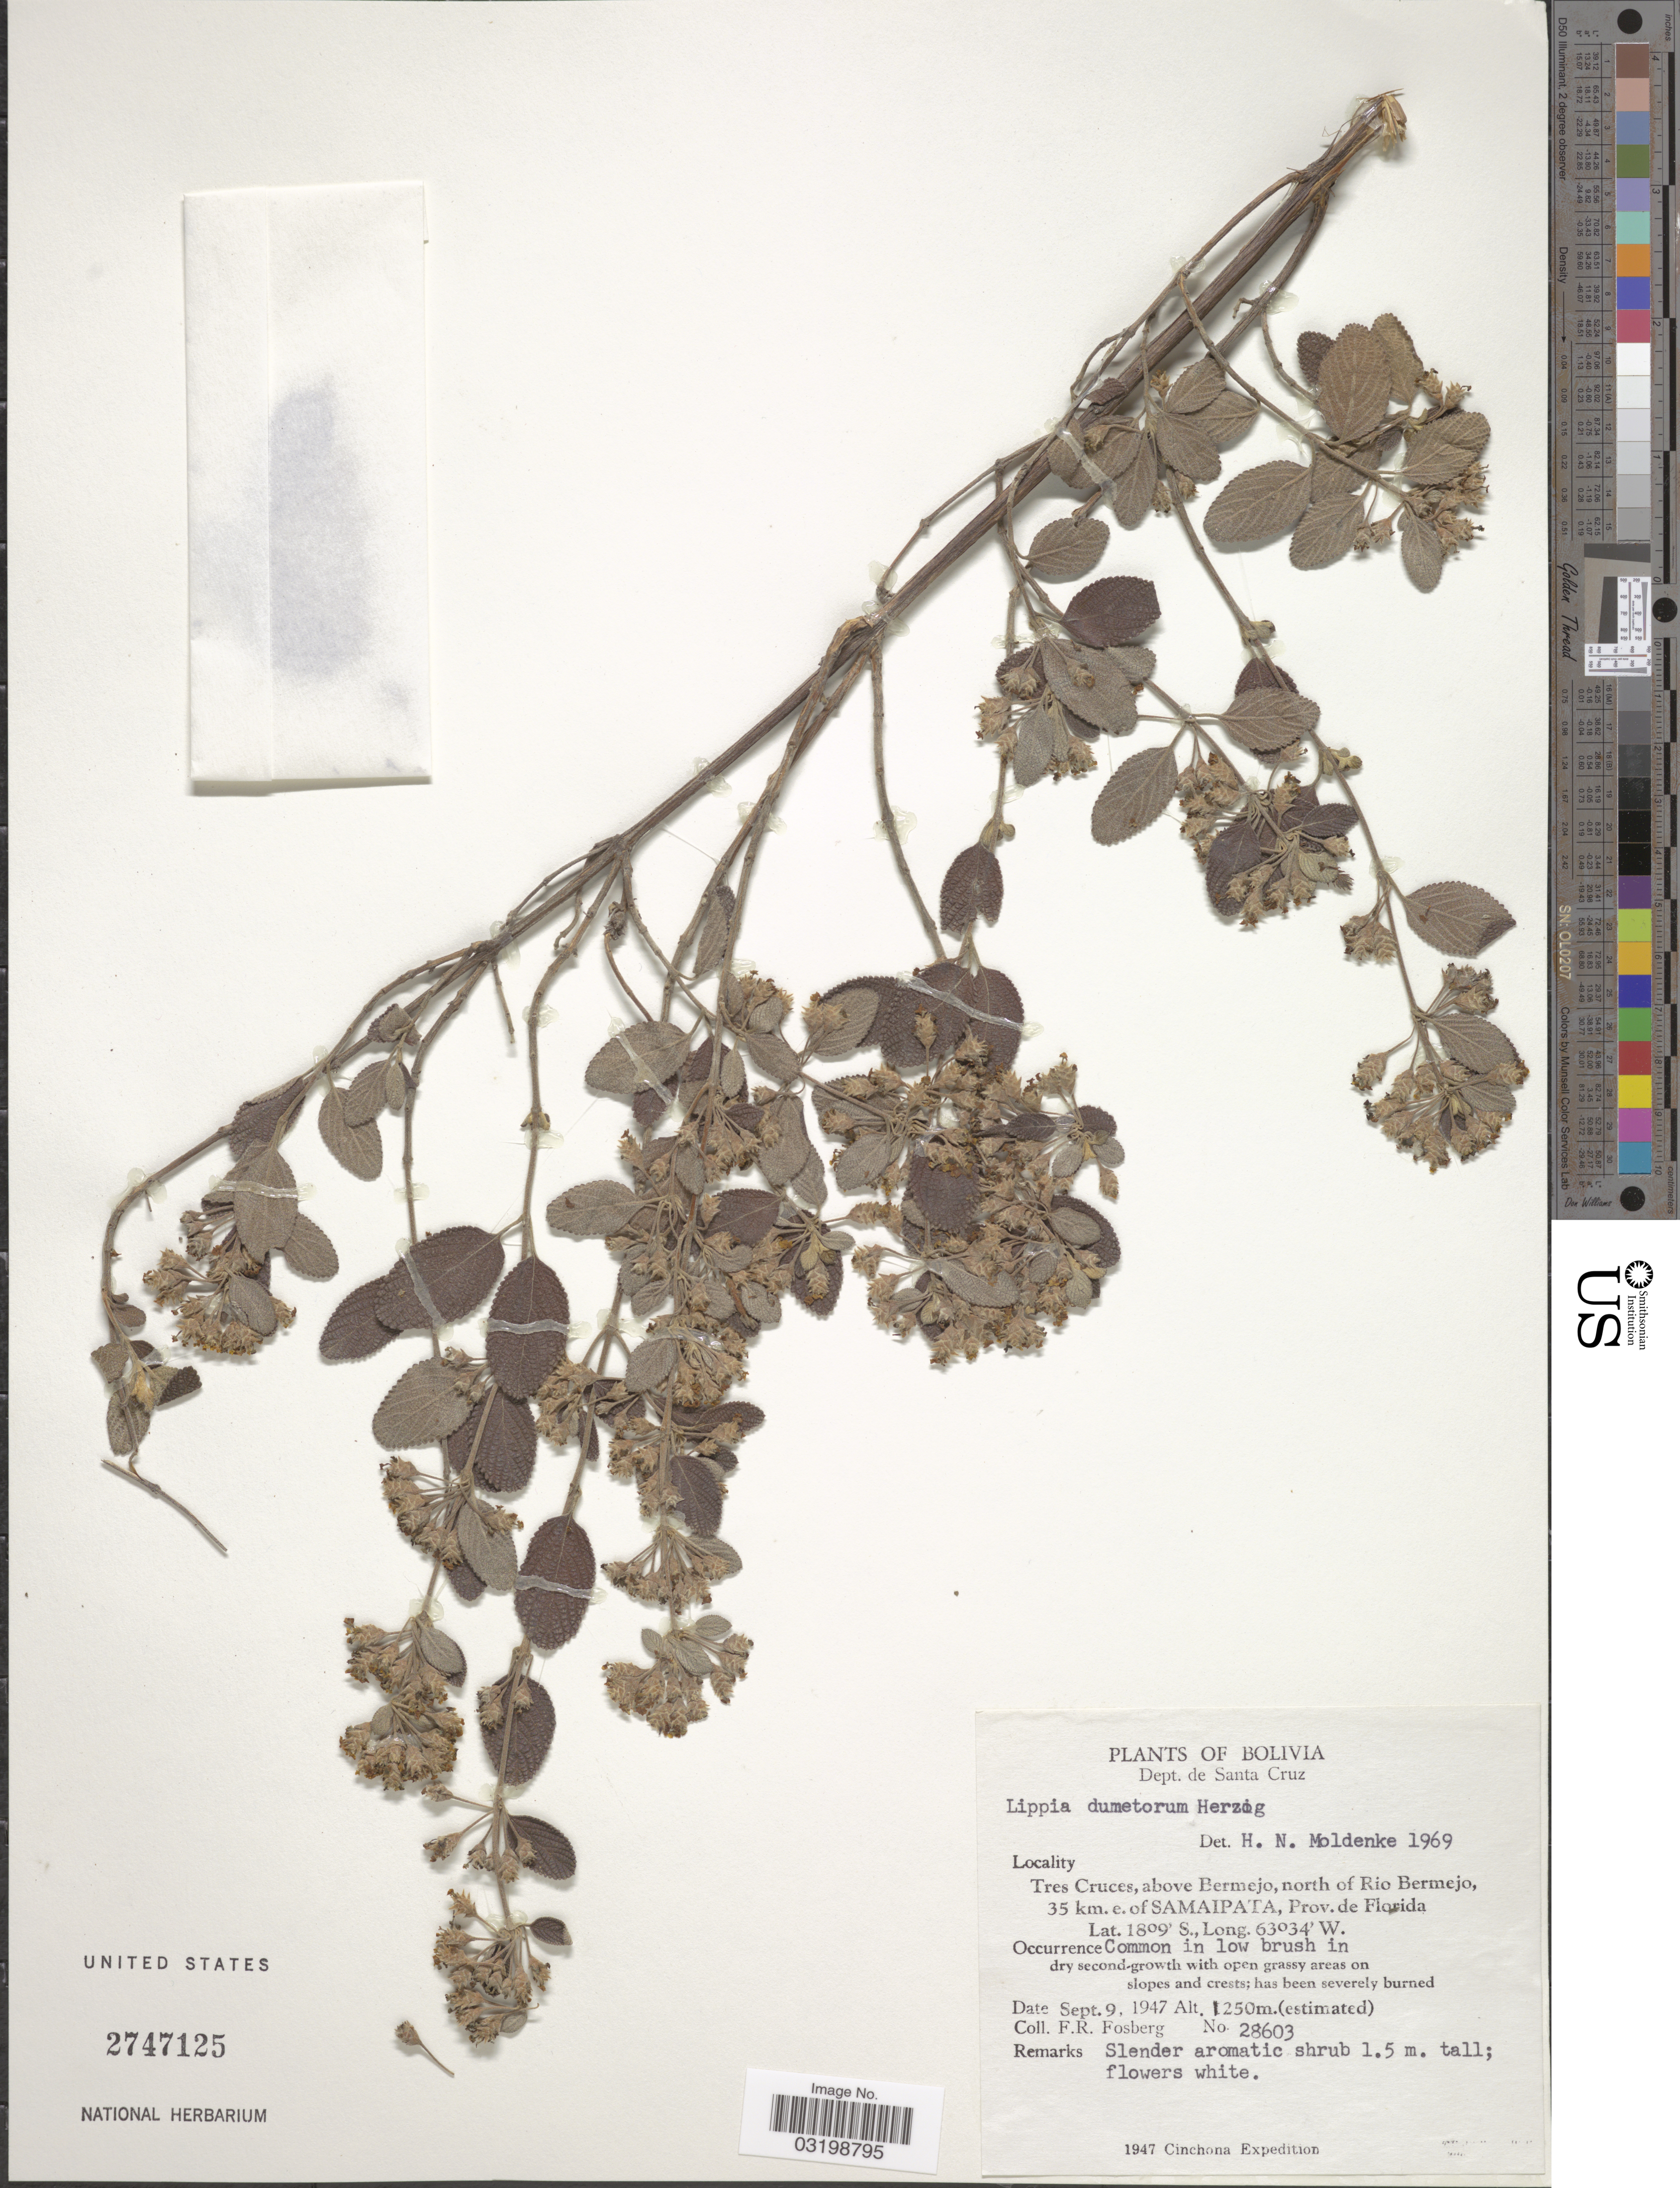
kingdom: Plantae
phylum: Tracheophyta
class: Magnoliopsida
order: Lamiales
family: Verbenaceae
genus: Lippia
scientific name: Lippia dumetorum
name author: Herzog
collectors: F. R. Fosberg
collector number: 28603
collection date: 1947-09-09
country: Bolivia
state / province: Santa Cruz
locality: Dept. de Santa Cruz. Tres Cruces, above Bermejo, north of Rio Bermejo, 35 km.e. of Samaipata, Prov. de Florida.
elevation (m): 1250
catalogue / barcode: US 2747125